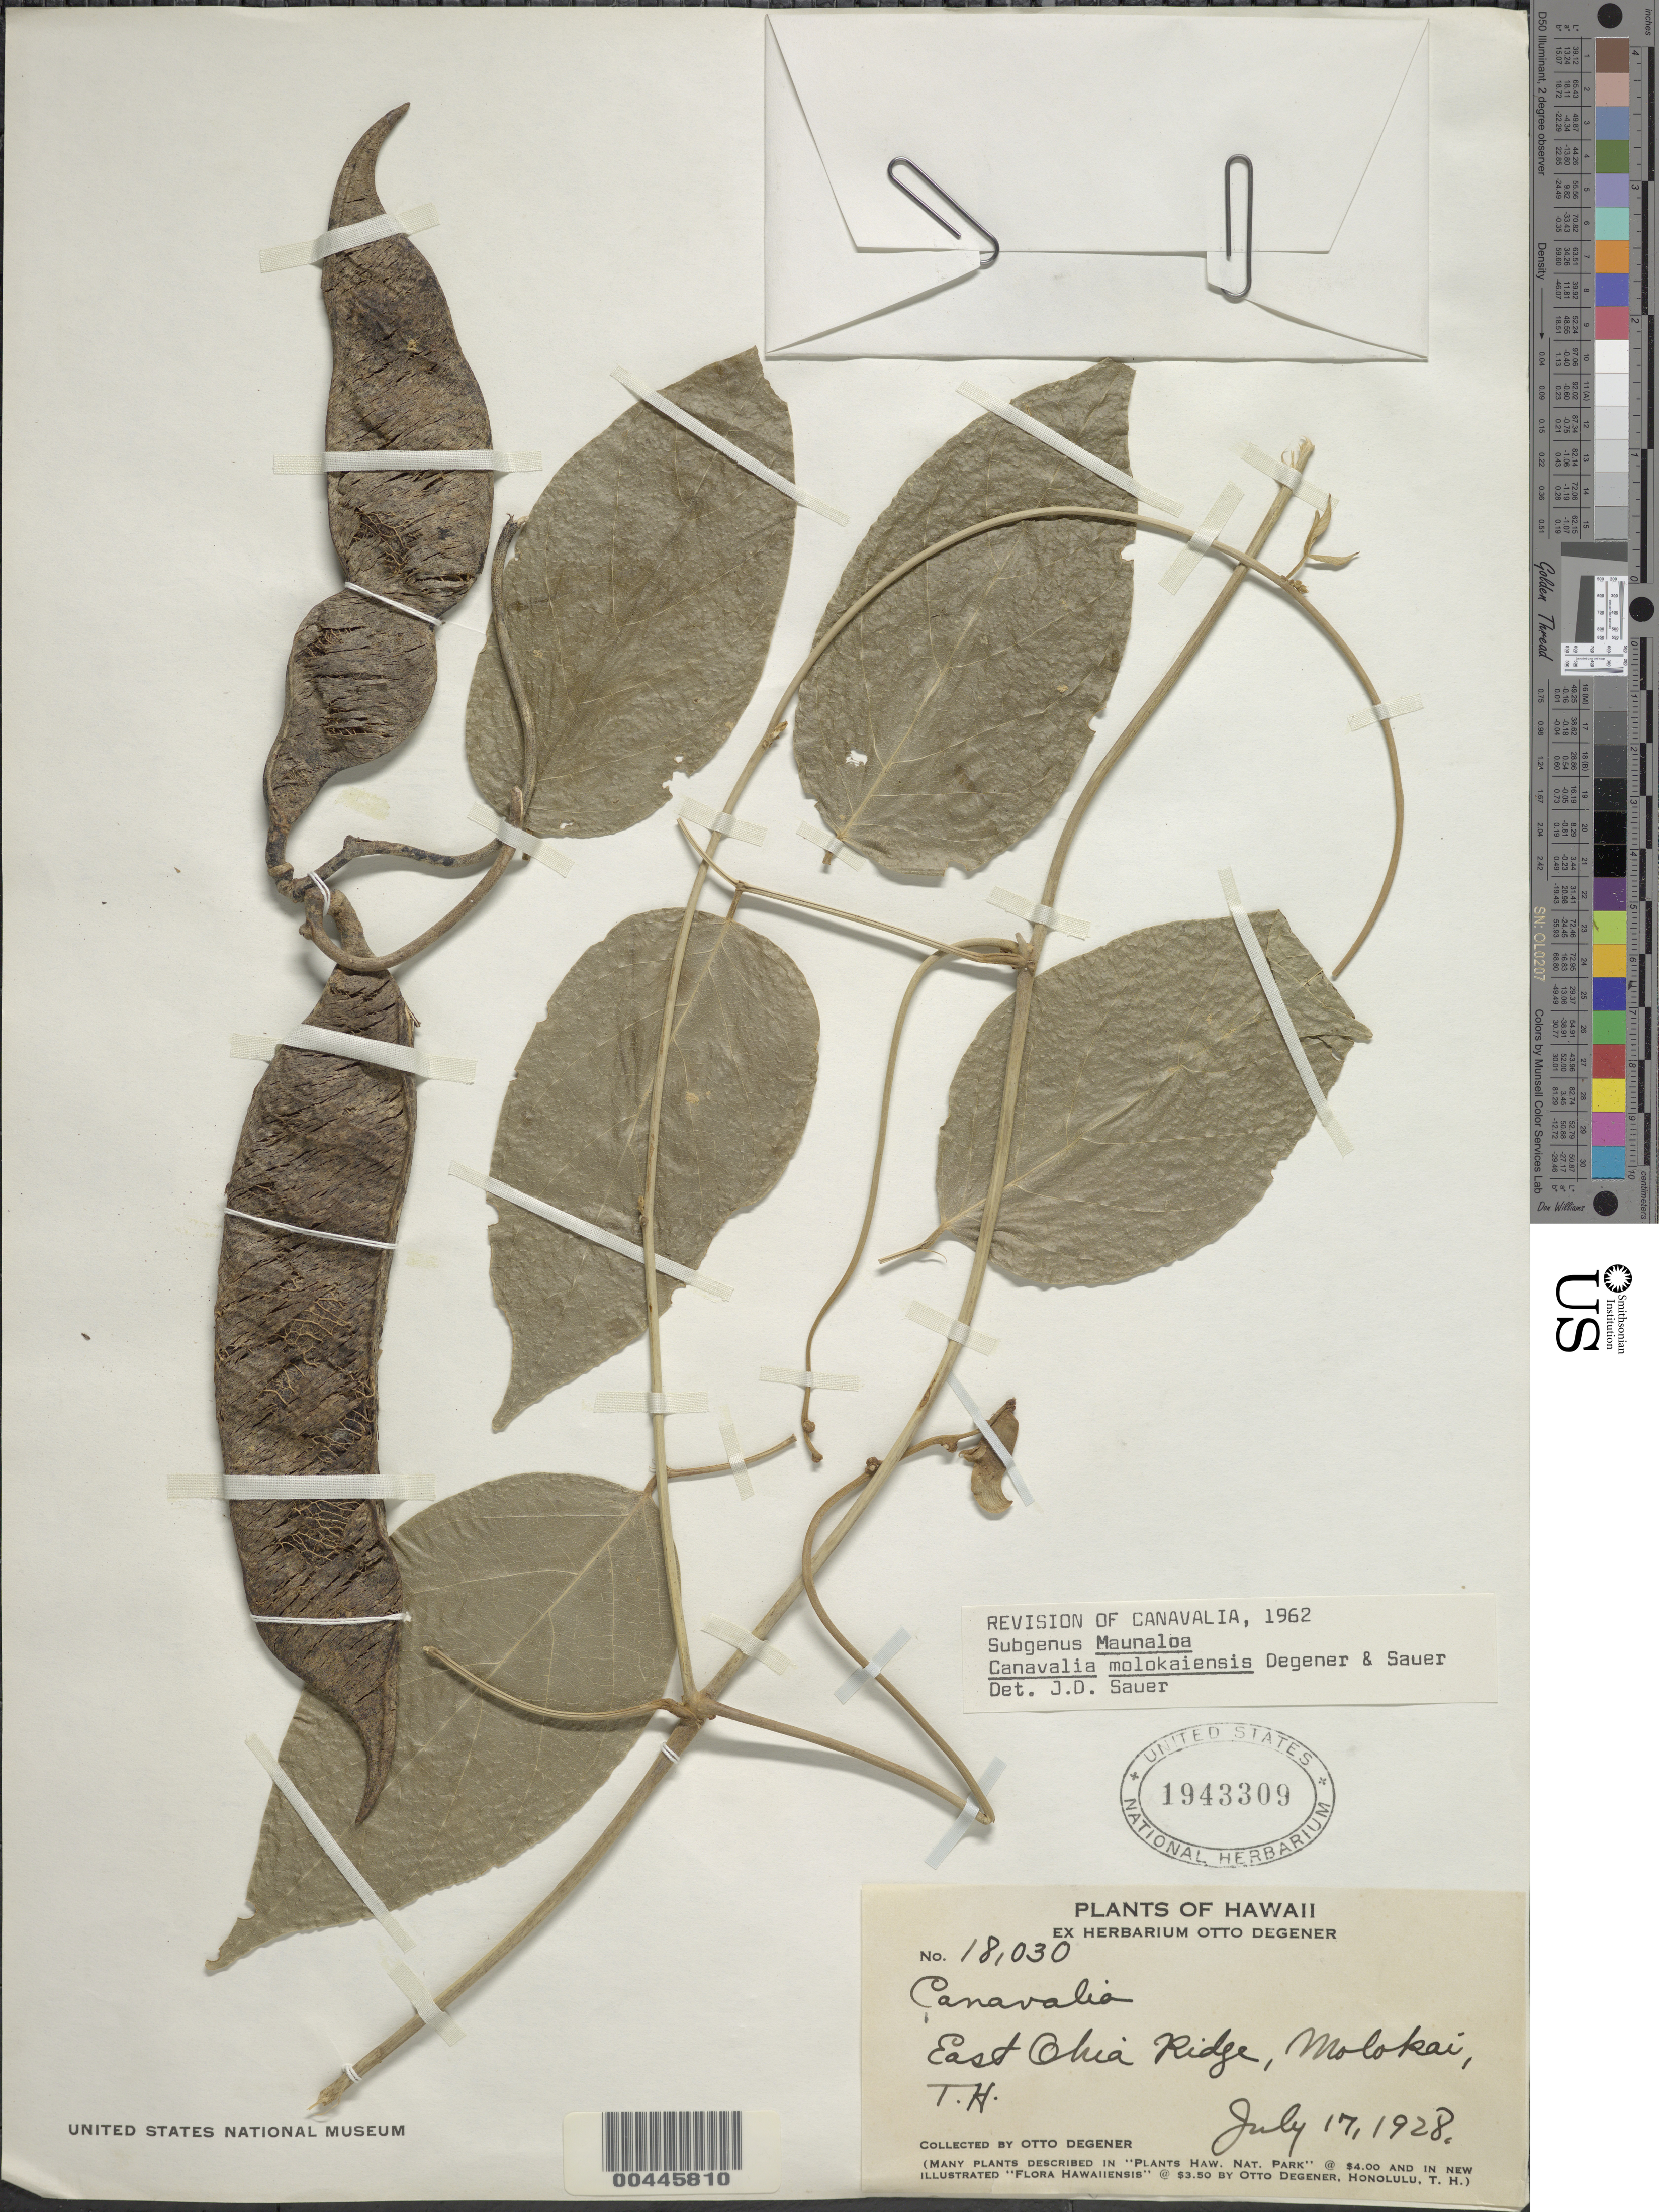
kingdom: Plantae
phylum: Tracheophyta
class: Magnoliopsida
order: Fabales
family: Fabaceae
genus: Canavalia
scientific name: Canavalia molokaiensis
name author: O. Deg. et al.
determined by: Sauer, J. D.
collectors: O. Degener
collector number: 18030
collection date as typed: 17 Jul 1928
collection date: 1928-07-17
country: United States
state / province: Hawaii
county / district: Maui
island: Moloka'i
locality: E Ohia Ridge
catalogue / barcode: US 1943309